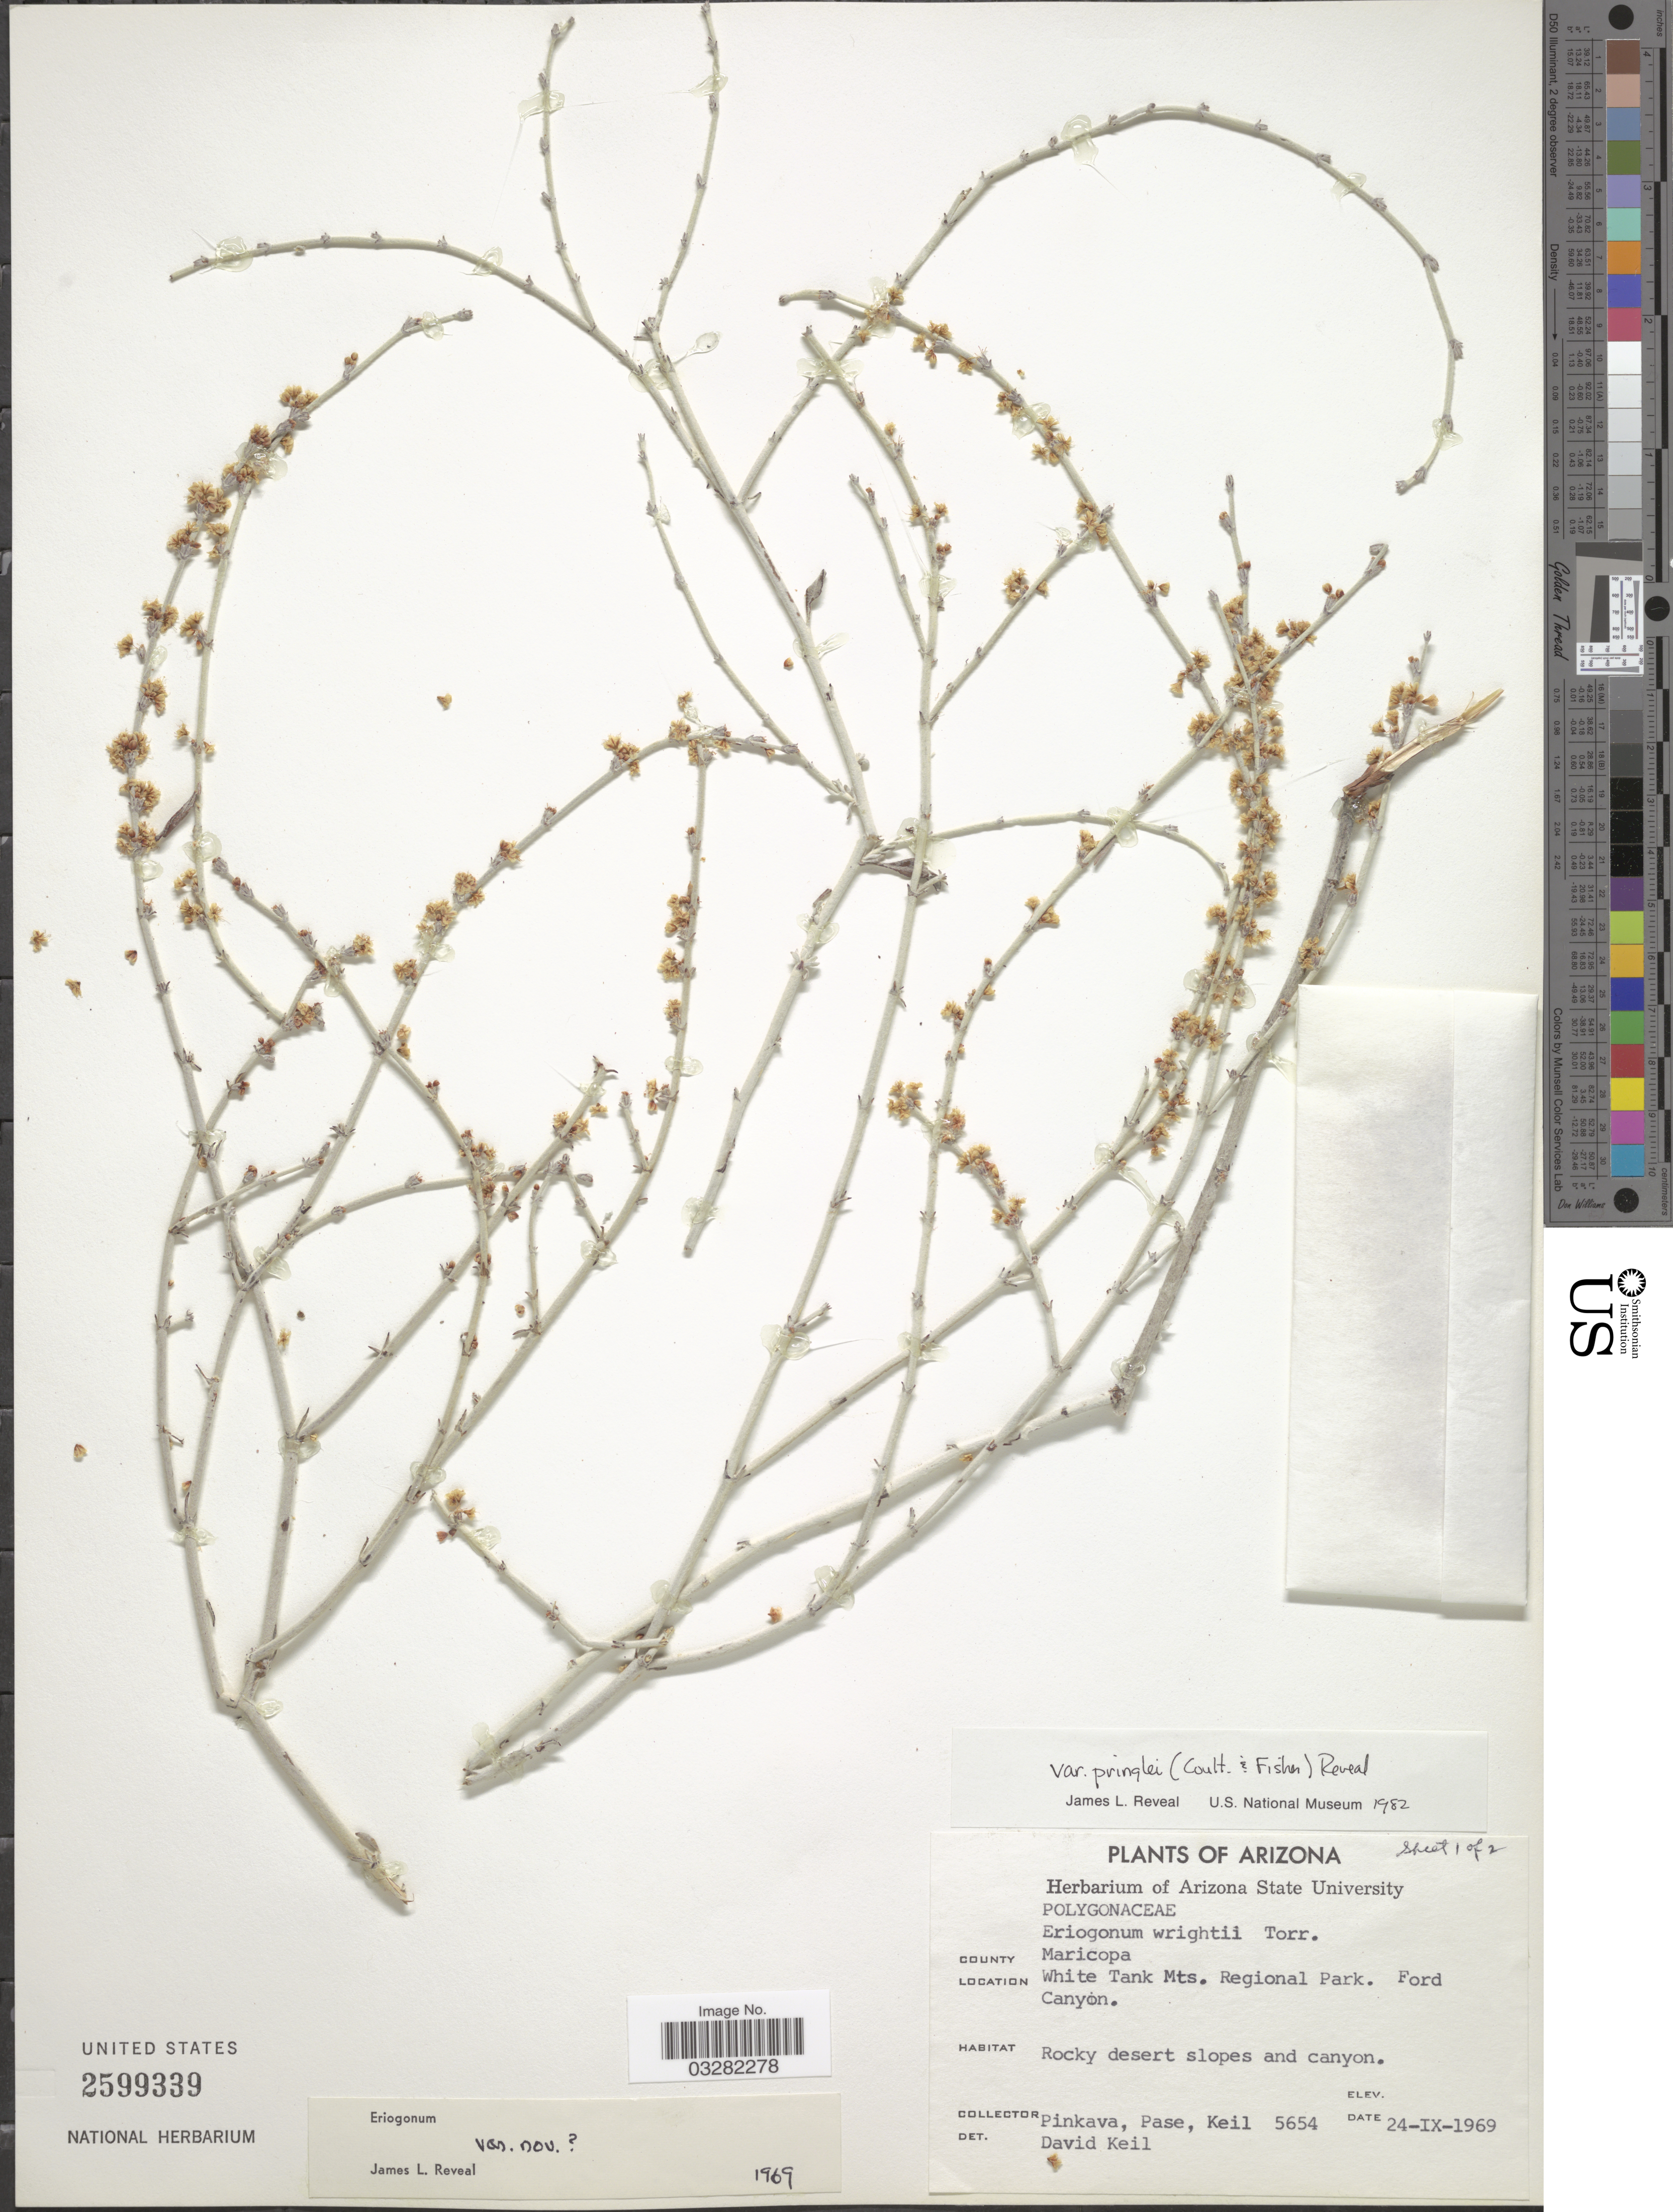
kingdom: Plantae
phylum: Tracheophyta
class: Magnoliopsida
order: Caryophyllales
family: Polygonaceae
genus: Eriogonum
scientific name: Eriogonum wrightii var. pringlei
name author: (J.M. Coult. & Fisher) Reveal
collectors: -. Pinkava, Pase & Keil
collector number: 5654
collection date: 1969-09-24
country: United States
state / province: Arizona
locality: County Maricopa. White Tank Mts. Regional Park. Ford Canyon.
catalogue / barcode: US 2599339